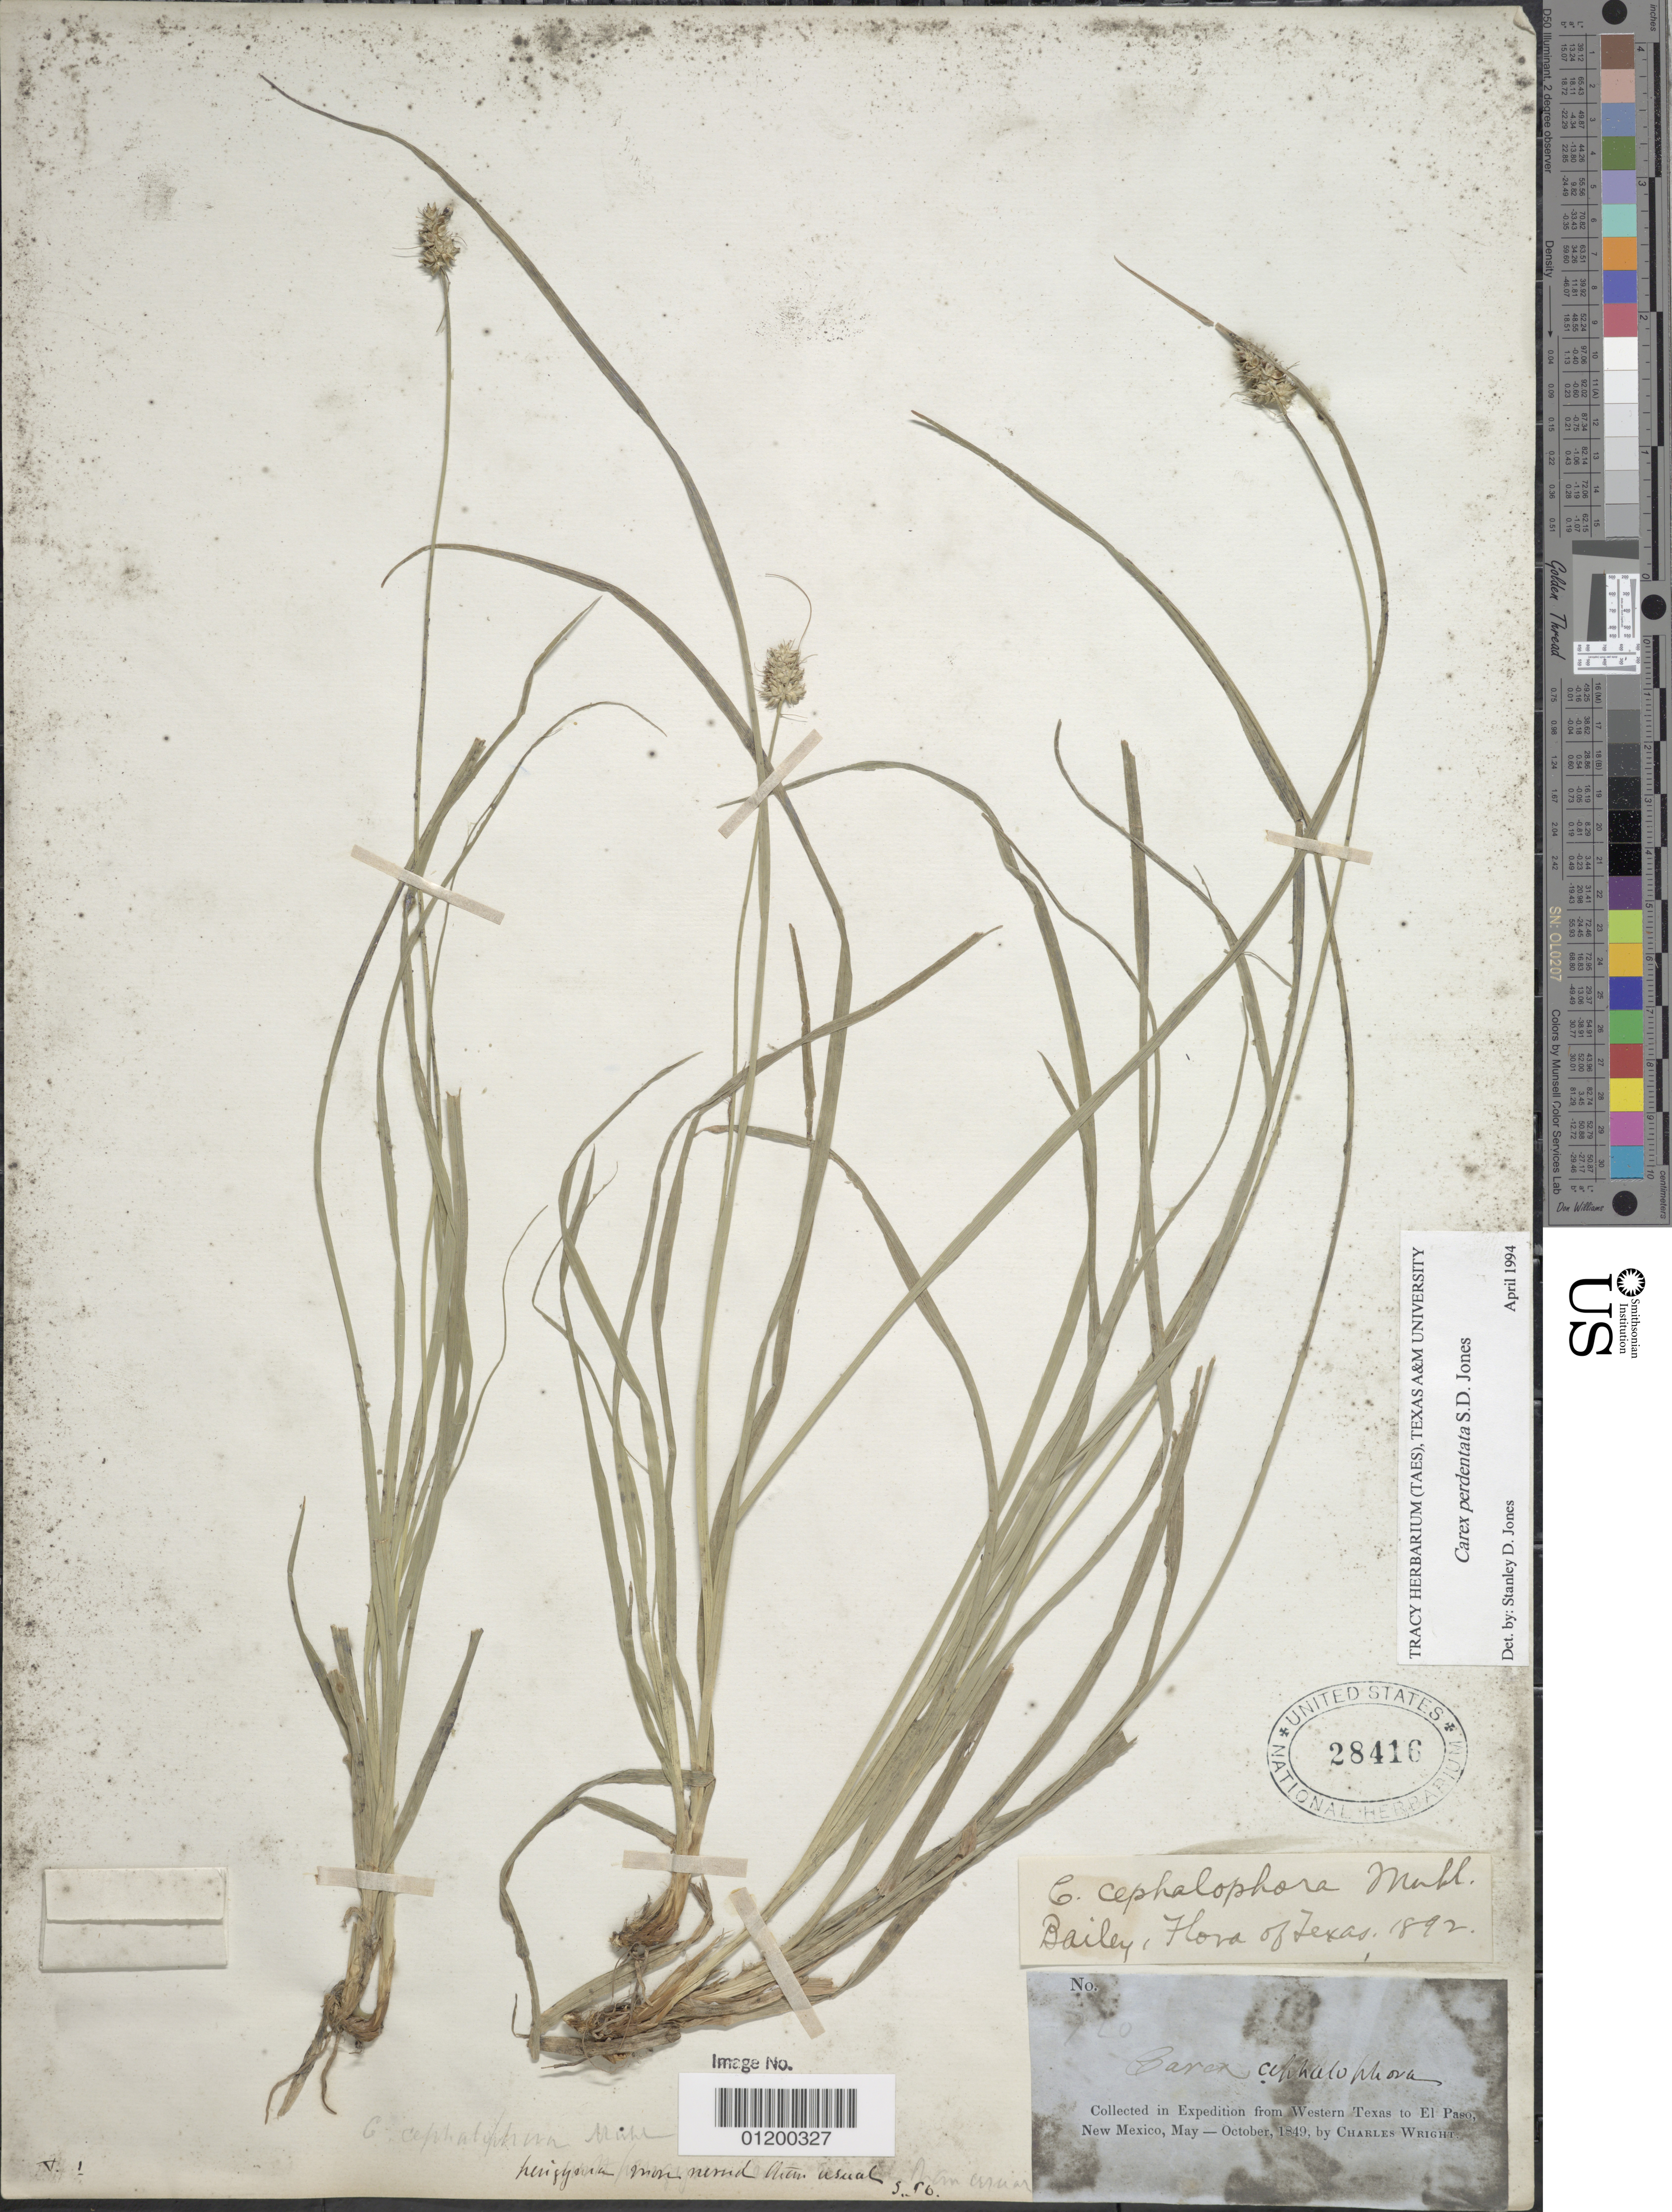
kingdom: Plantae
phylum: Tracheophyta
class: Liliopsida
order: Poales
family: Cyperaceae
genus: Carex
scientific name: Carex perdentata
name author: S.D. Jones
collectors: C. Wright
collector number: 720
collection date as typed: May 1849 to -- Oct 1849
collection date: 1849-05/1849-10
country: United States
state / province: New Mexico / Texas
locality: W Texas to El Paso, New Mexico.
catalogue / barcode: US 28416